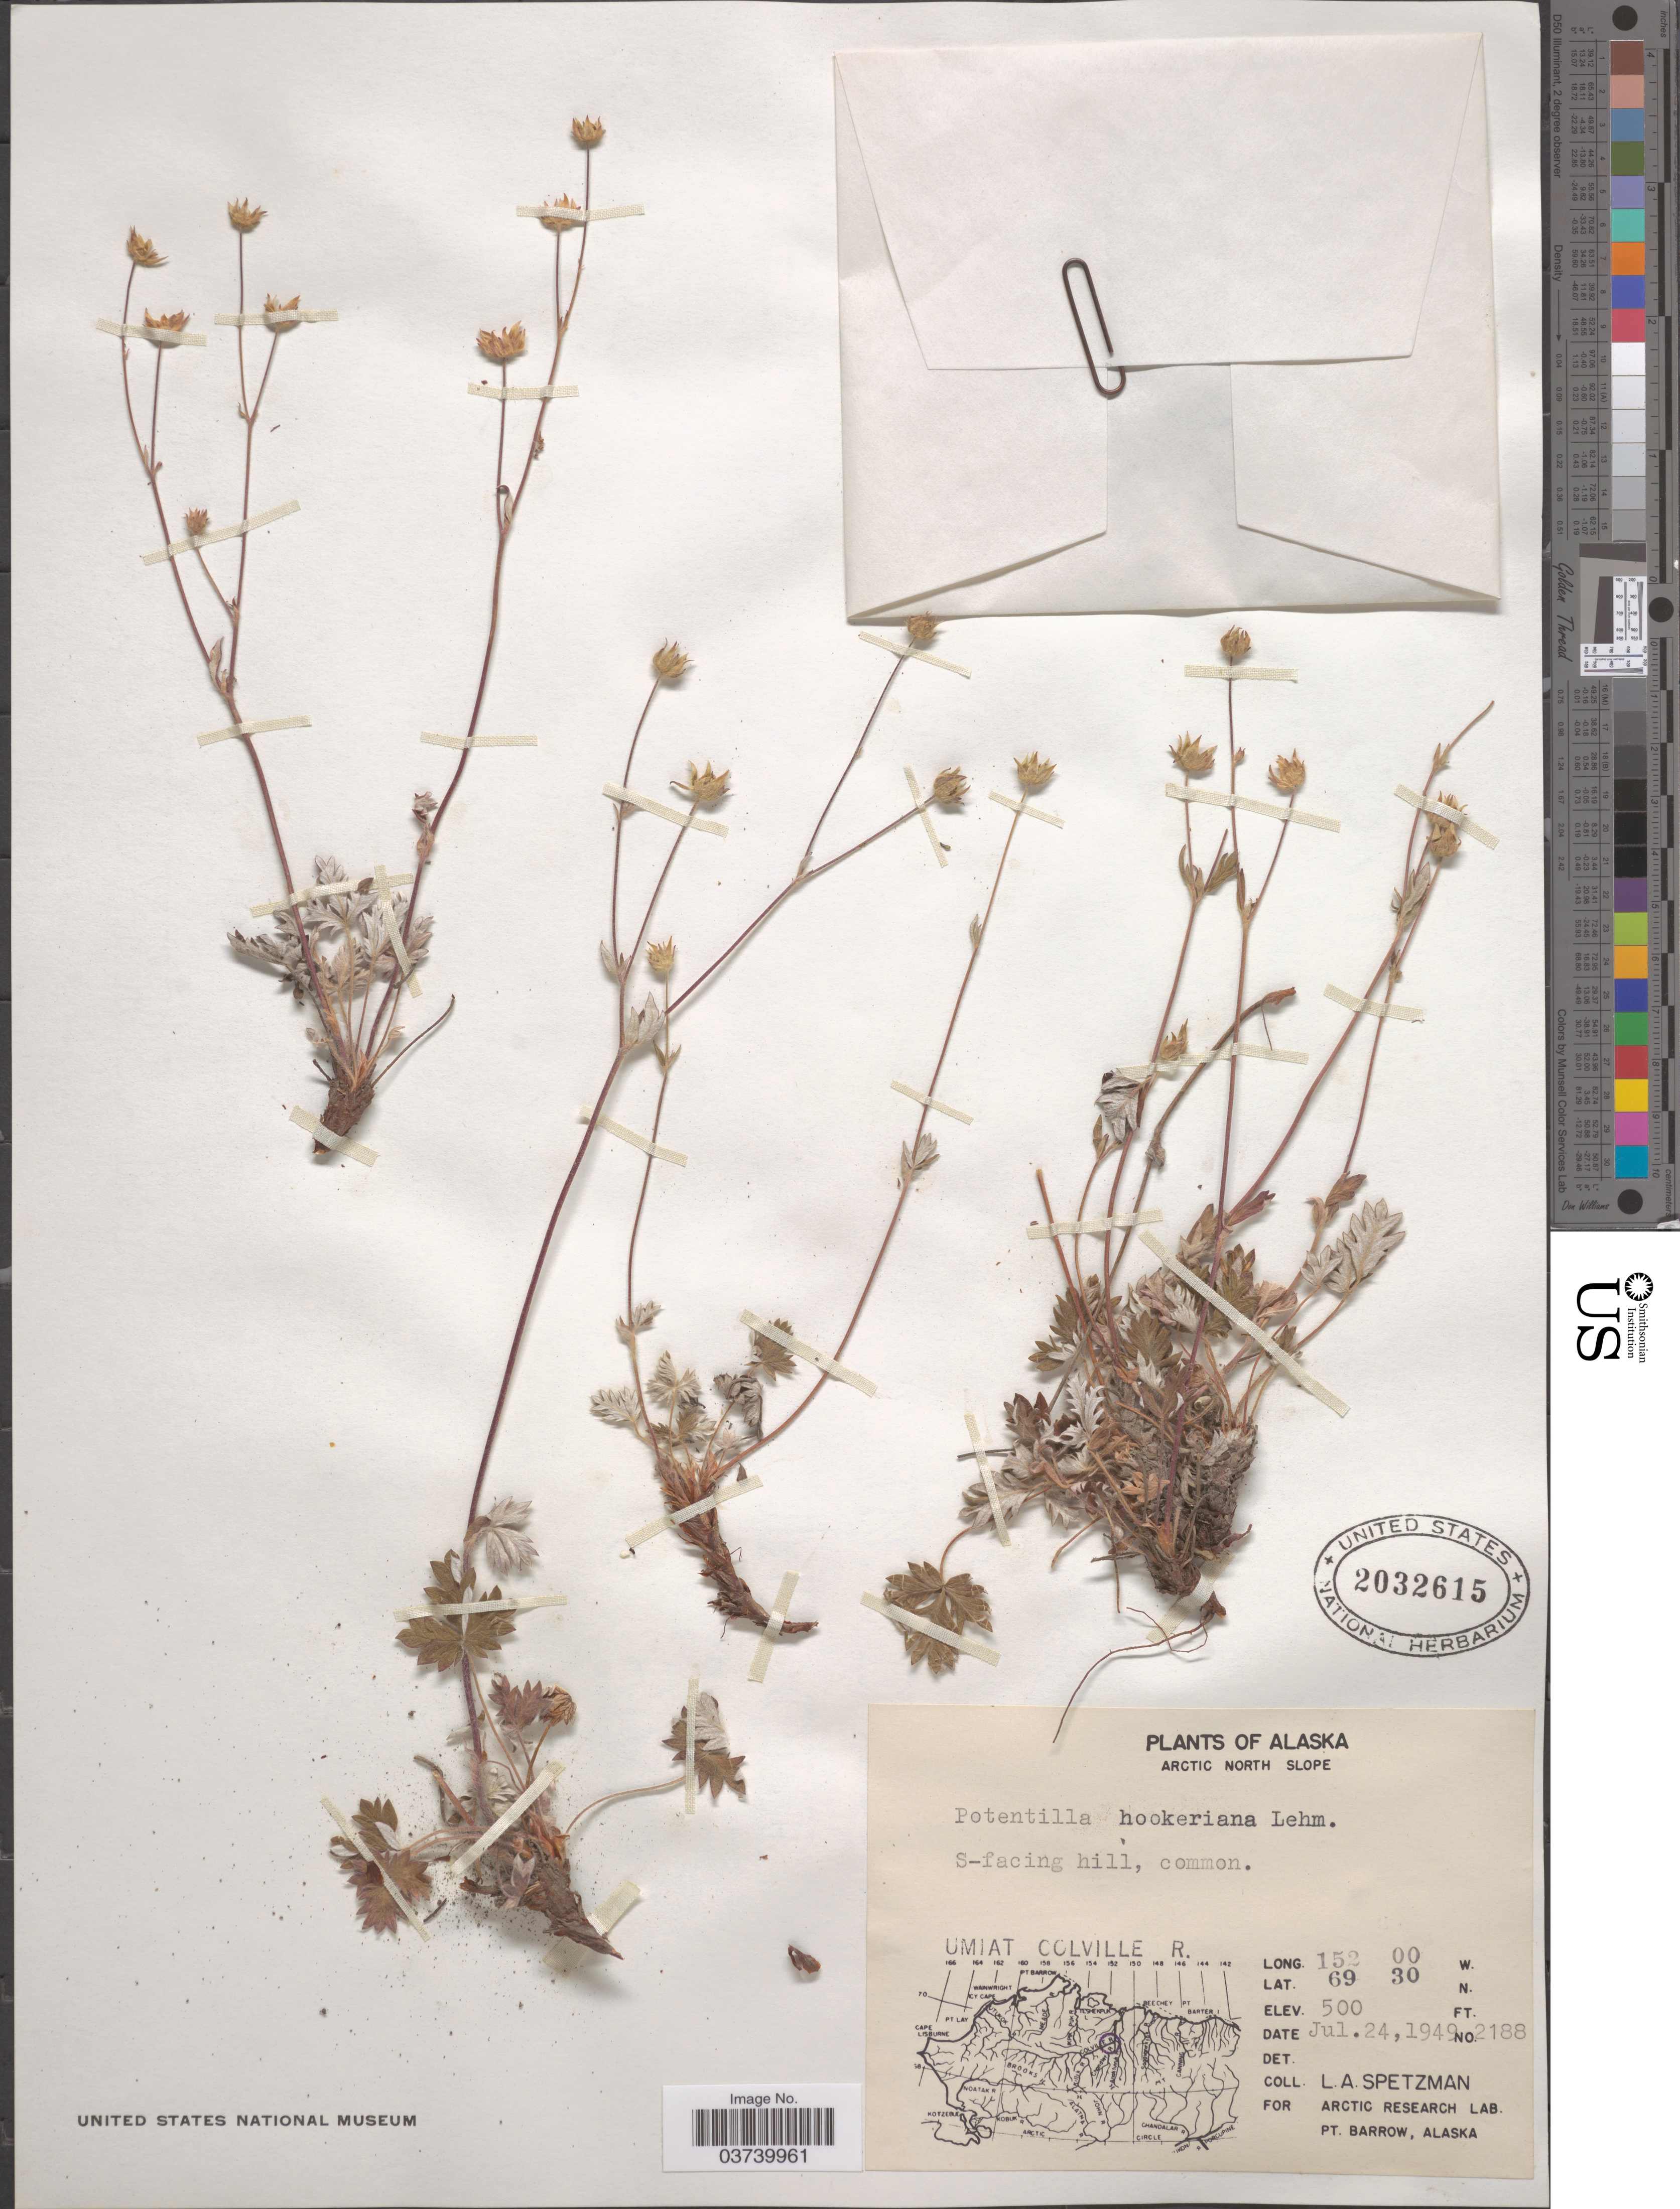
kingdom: Plantae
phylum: Tracheophyta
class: Magnoliopsida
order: Rosales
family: Rosaceae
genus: Potentilla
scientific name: Potentilla hookeriana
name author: F. Lehm.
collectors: L. Spetzman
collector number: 2188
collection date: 1949-07-24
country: United States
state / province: Alaska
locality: Arctic North Slope. Umiat Colville R.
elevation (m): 152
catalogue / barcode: US 2032615